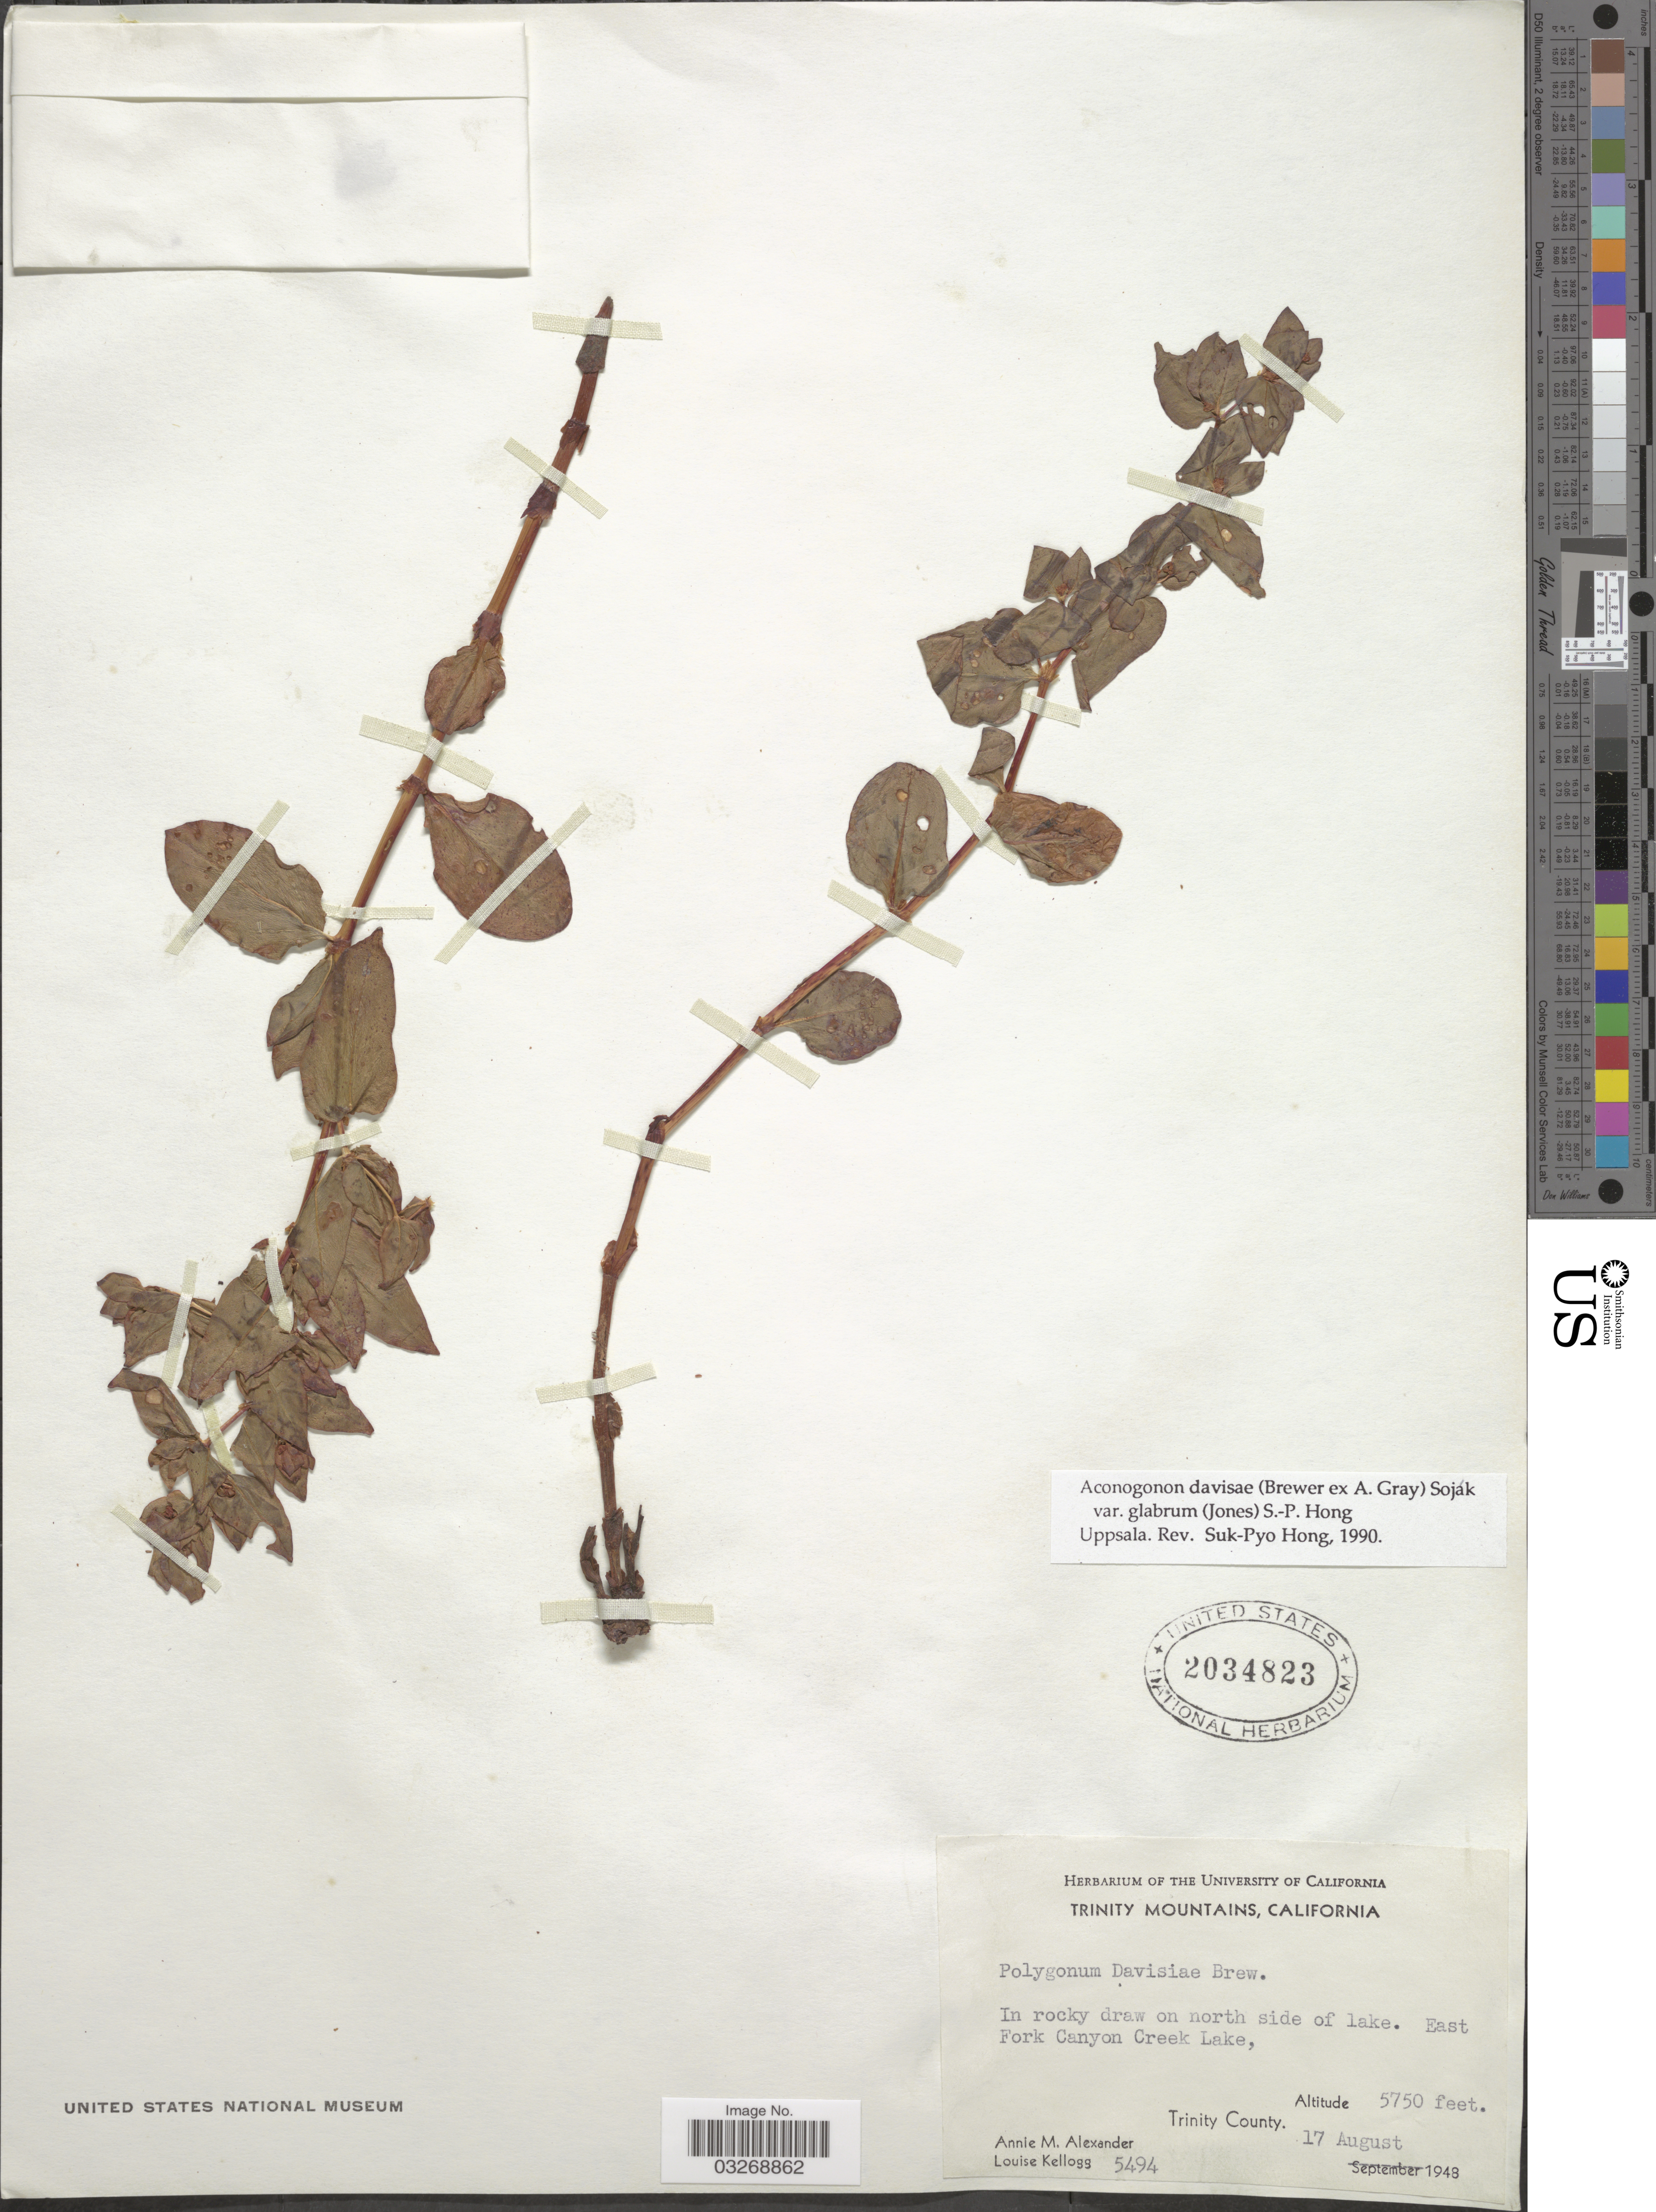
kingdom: Plantae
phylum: Tracheophyta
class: Magnoliopsida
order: Caryophyllales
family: Polygonaceae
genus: Koenigia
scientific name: Koenigia davisiae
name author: (W.H. Brewer ex A. Gray) T.M. Schust. & Reveal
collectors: A. M. Alexander & L. Kellogg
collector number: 5494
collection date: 1948-08-17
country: United States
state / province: California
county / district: Trinity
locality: Trinity Mountains. In rocky draw on north side of lake. East Fork Canyon Creek Lake, Trinity County.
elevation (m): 1753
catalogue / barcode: US 2034823